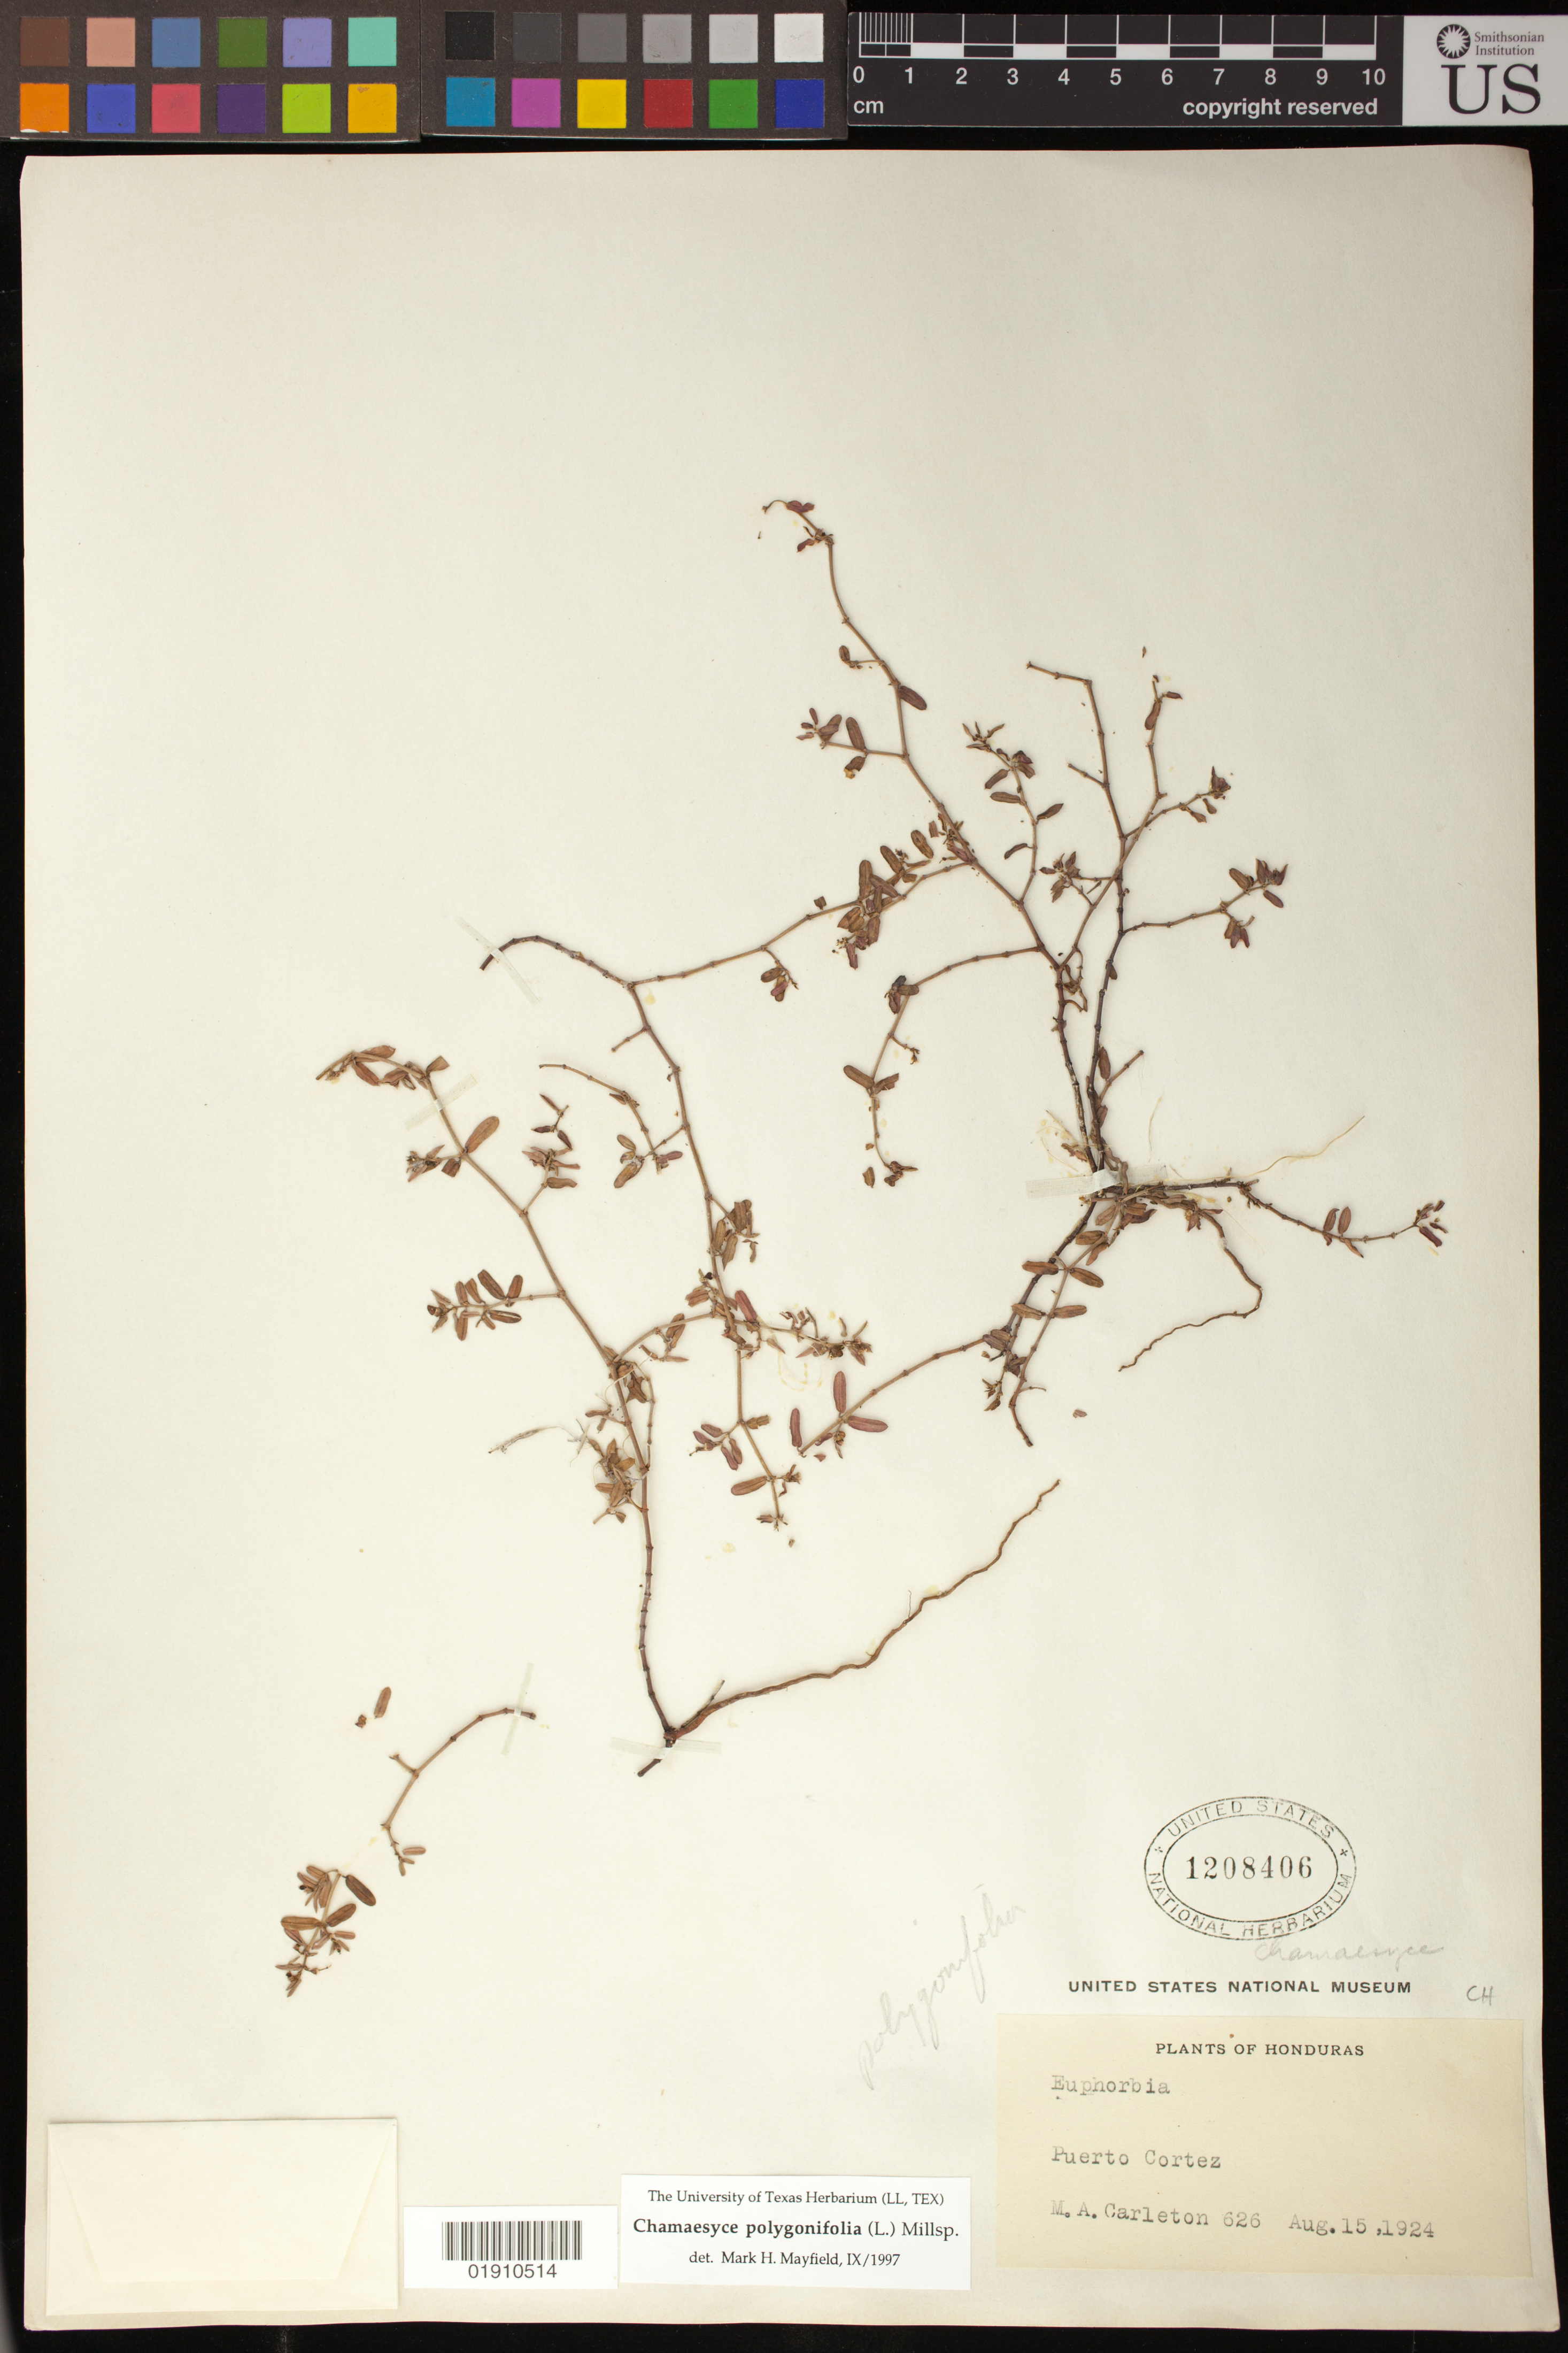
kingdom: Plantae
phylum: Tracheophyta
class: Magnoliopsida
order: Malpighiales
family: Euphorbiaceae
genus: Euphorbia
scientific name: Euphorbia polygonifolia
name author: L.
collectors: M. A. Carleton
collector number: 626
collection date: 1924-08-15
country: Honduras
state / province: Cortés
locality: Puerto Cortez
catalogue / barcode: US 1208406